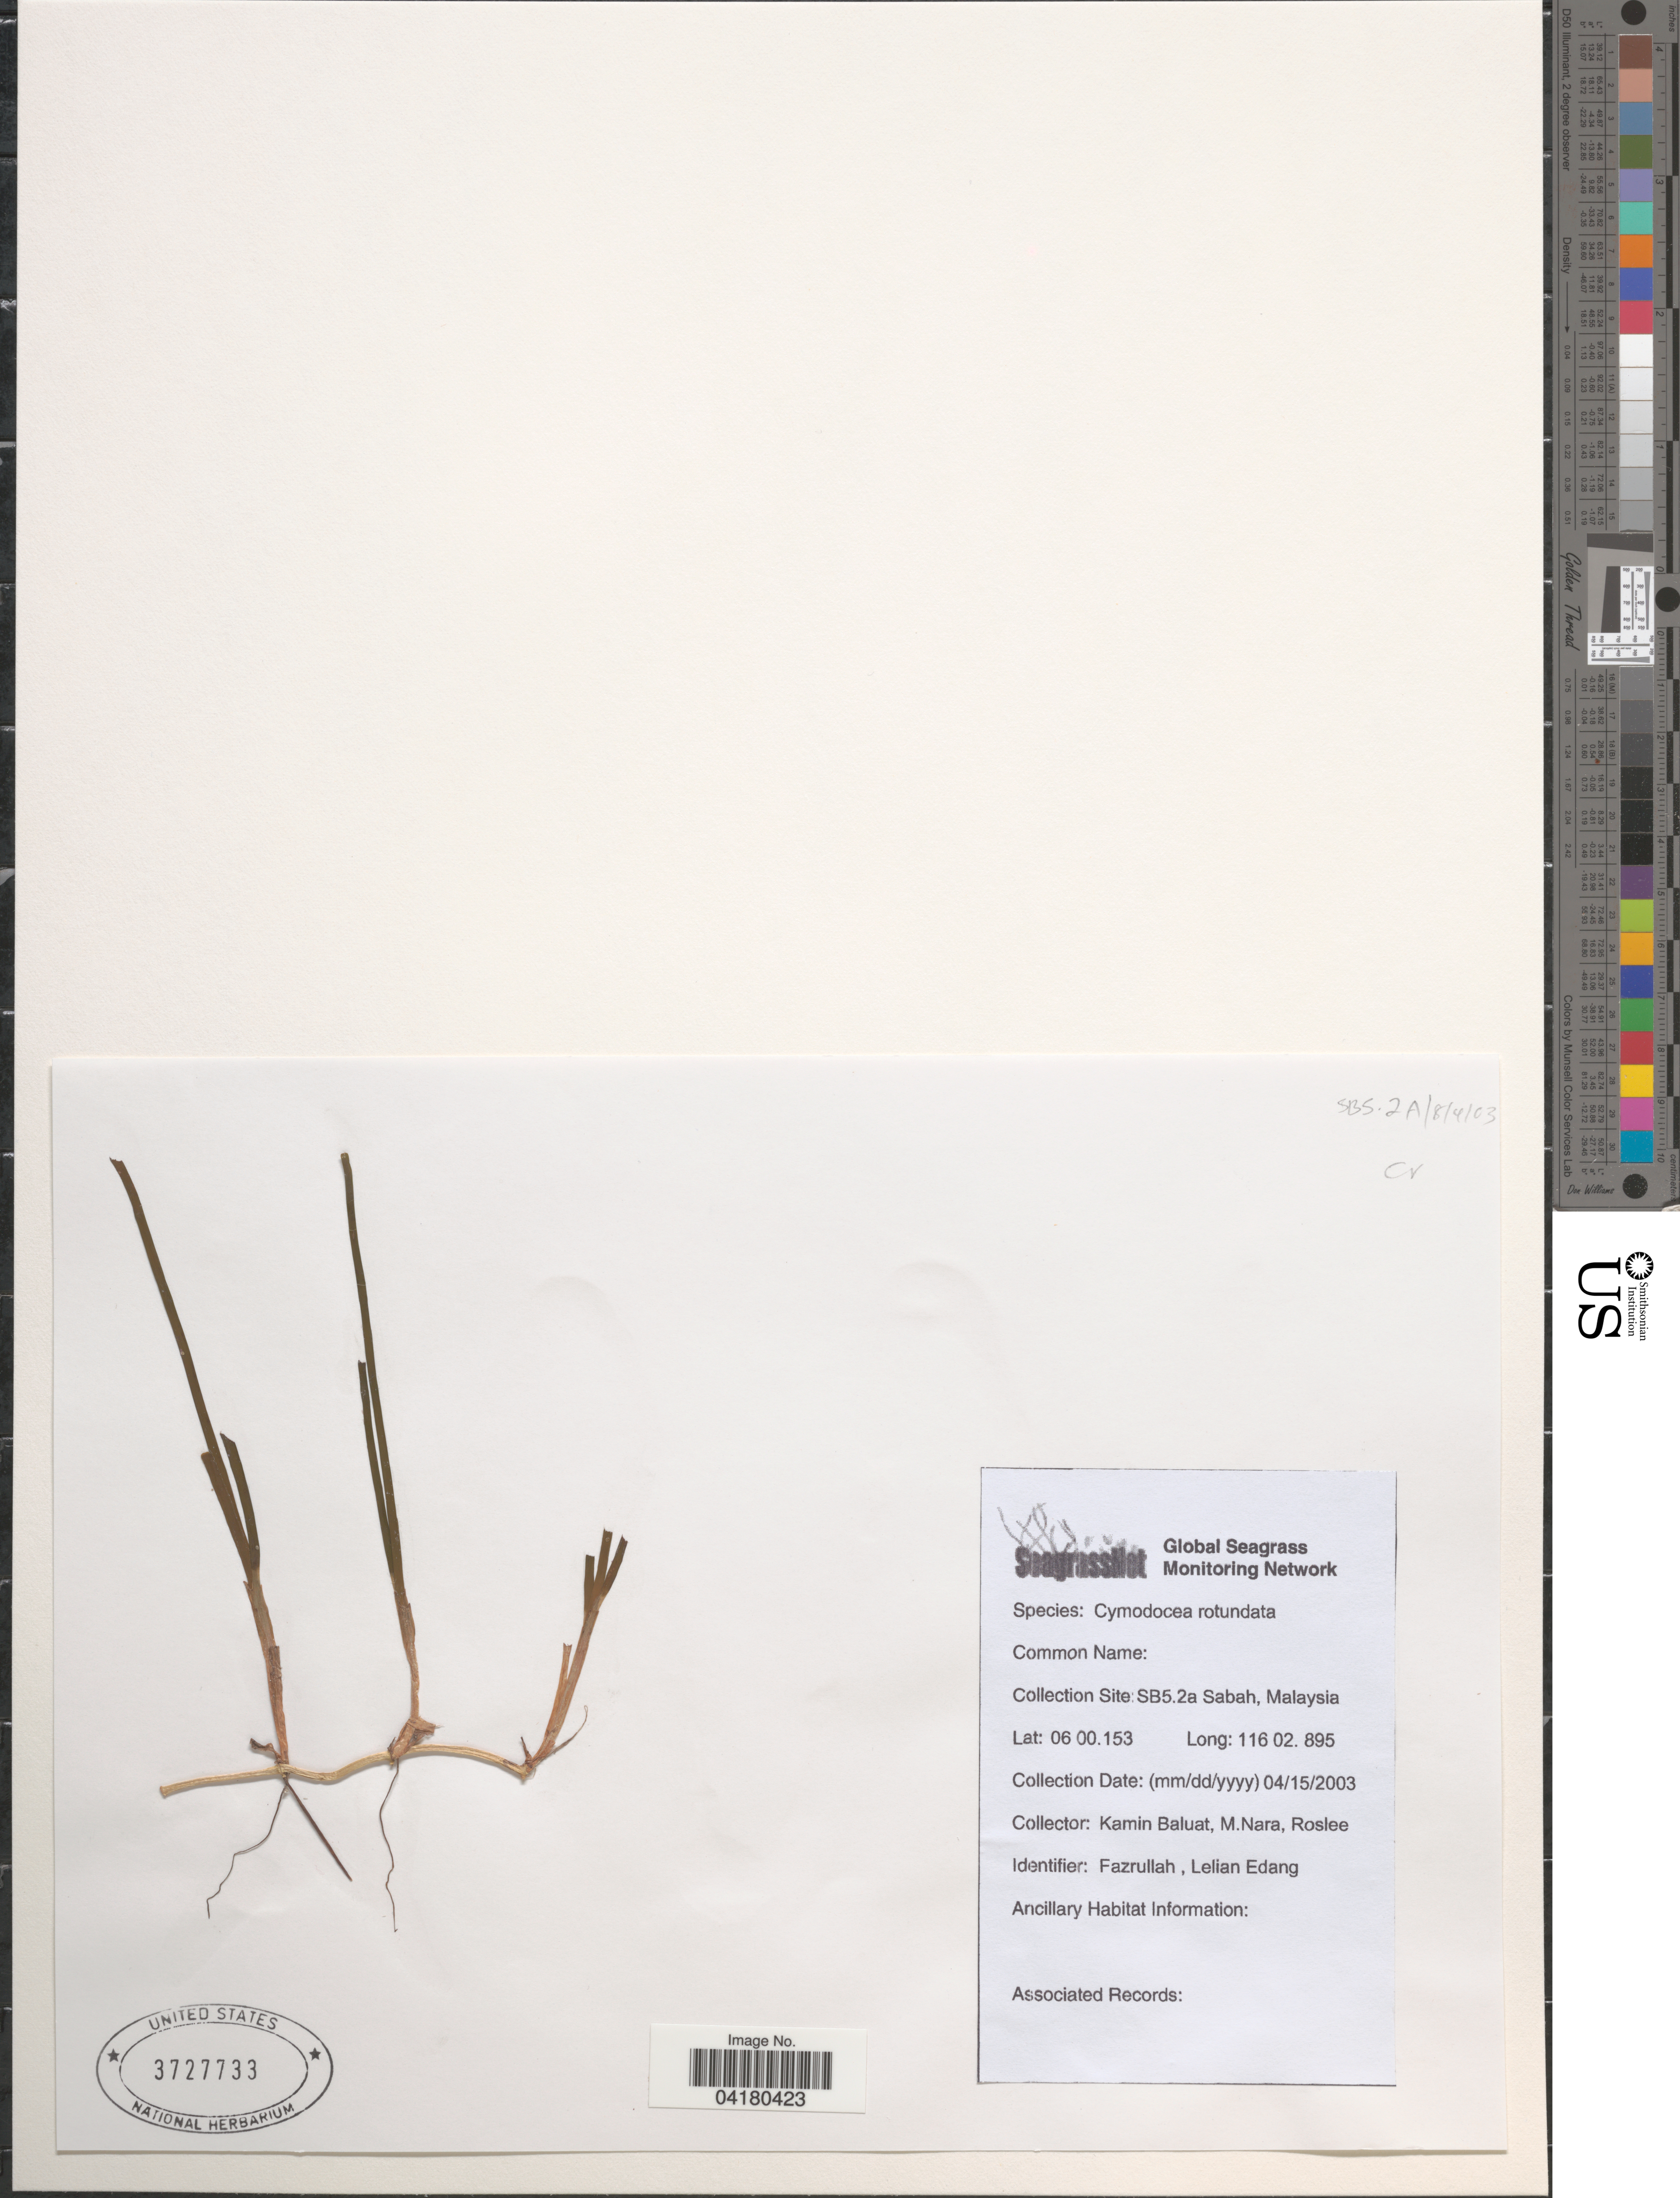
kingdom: Plantae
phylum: Tracheophyta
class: Liliopsida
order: Alismatales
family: Cymodoceaceae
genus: Cymodocea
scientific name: Cymodocea rotundata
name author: Asch. & Schweinf.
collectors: K. Baluat, M. Nara & Roslee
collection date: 2003-04-15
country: Malaysia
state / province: Sabah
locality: Collection Site: SB5.2a.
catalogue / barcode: US 3727733